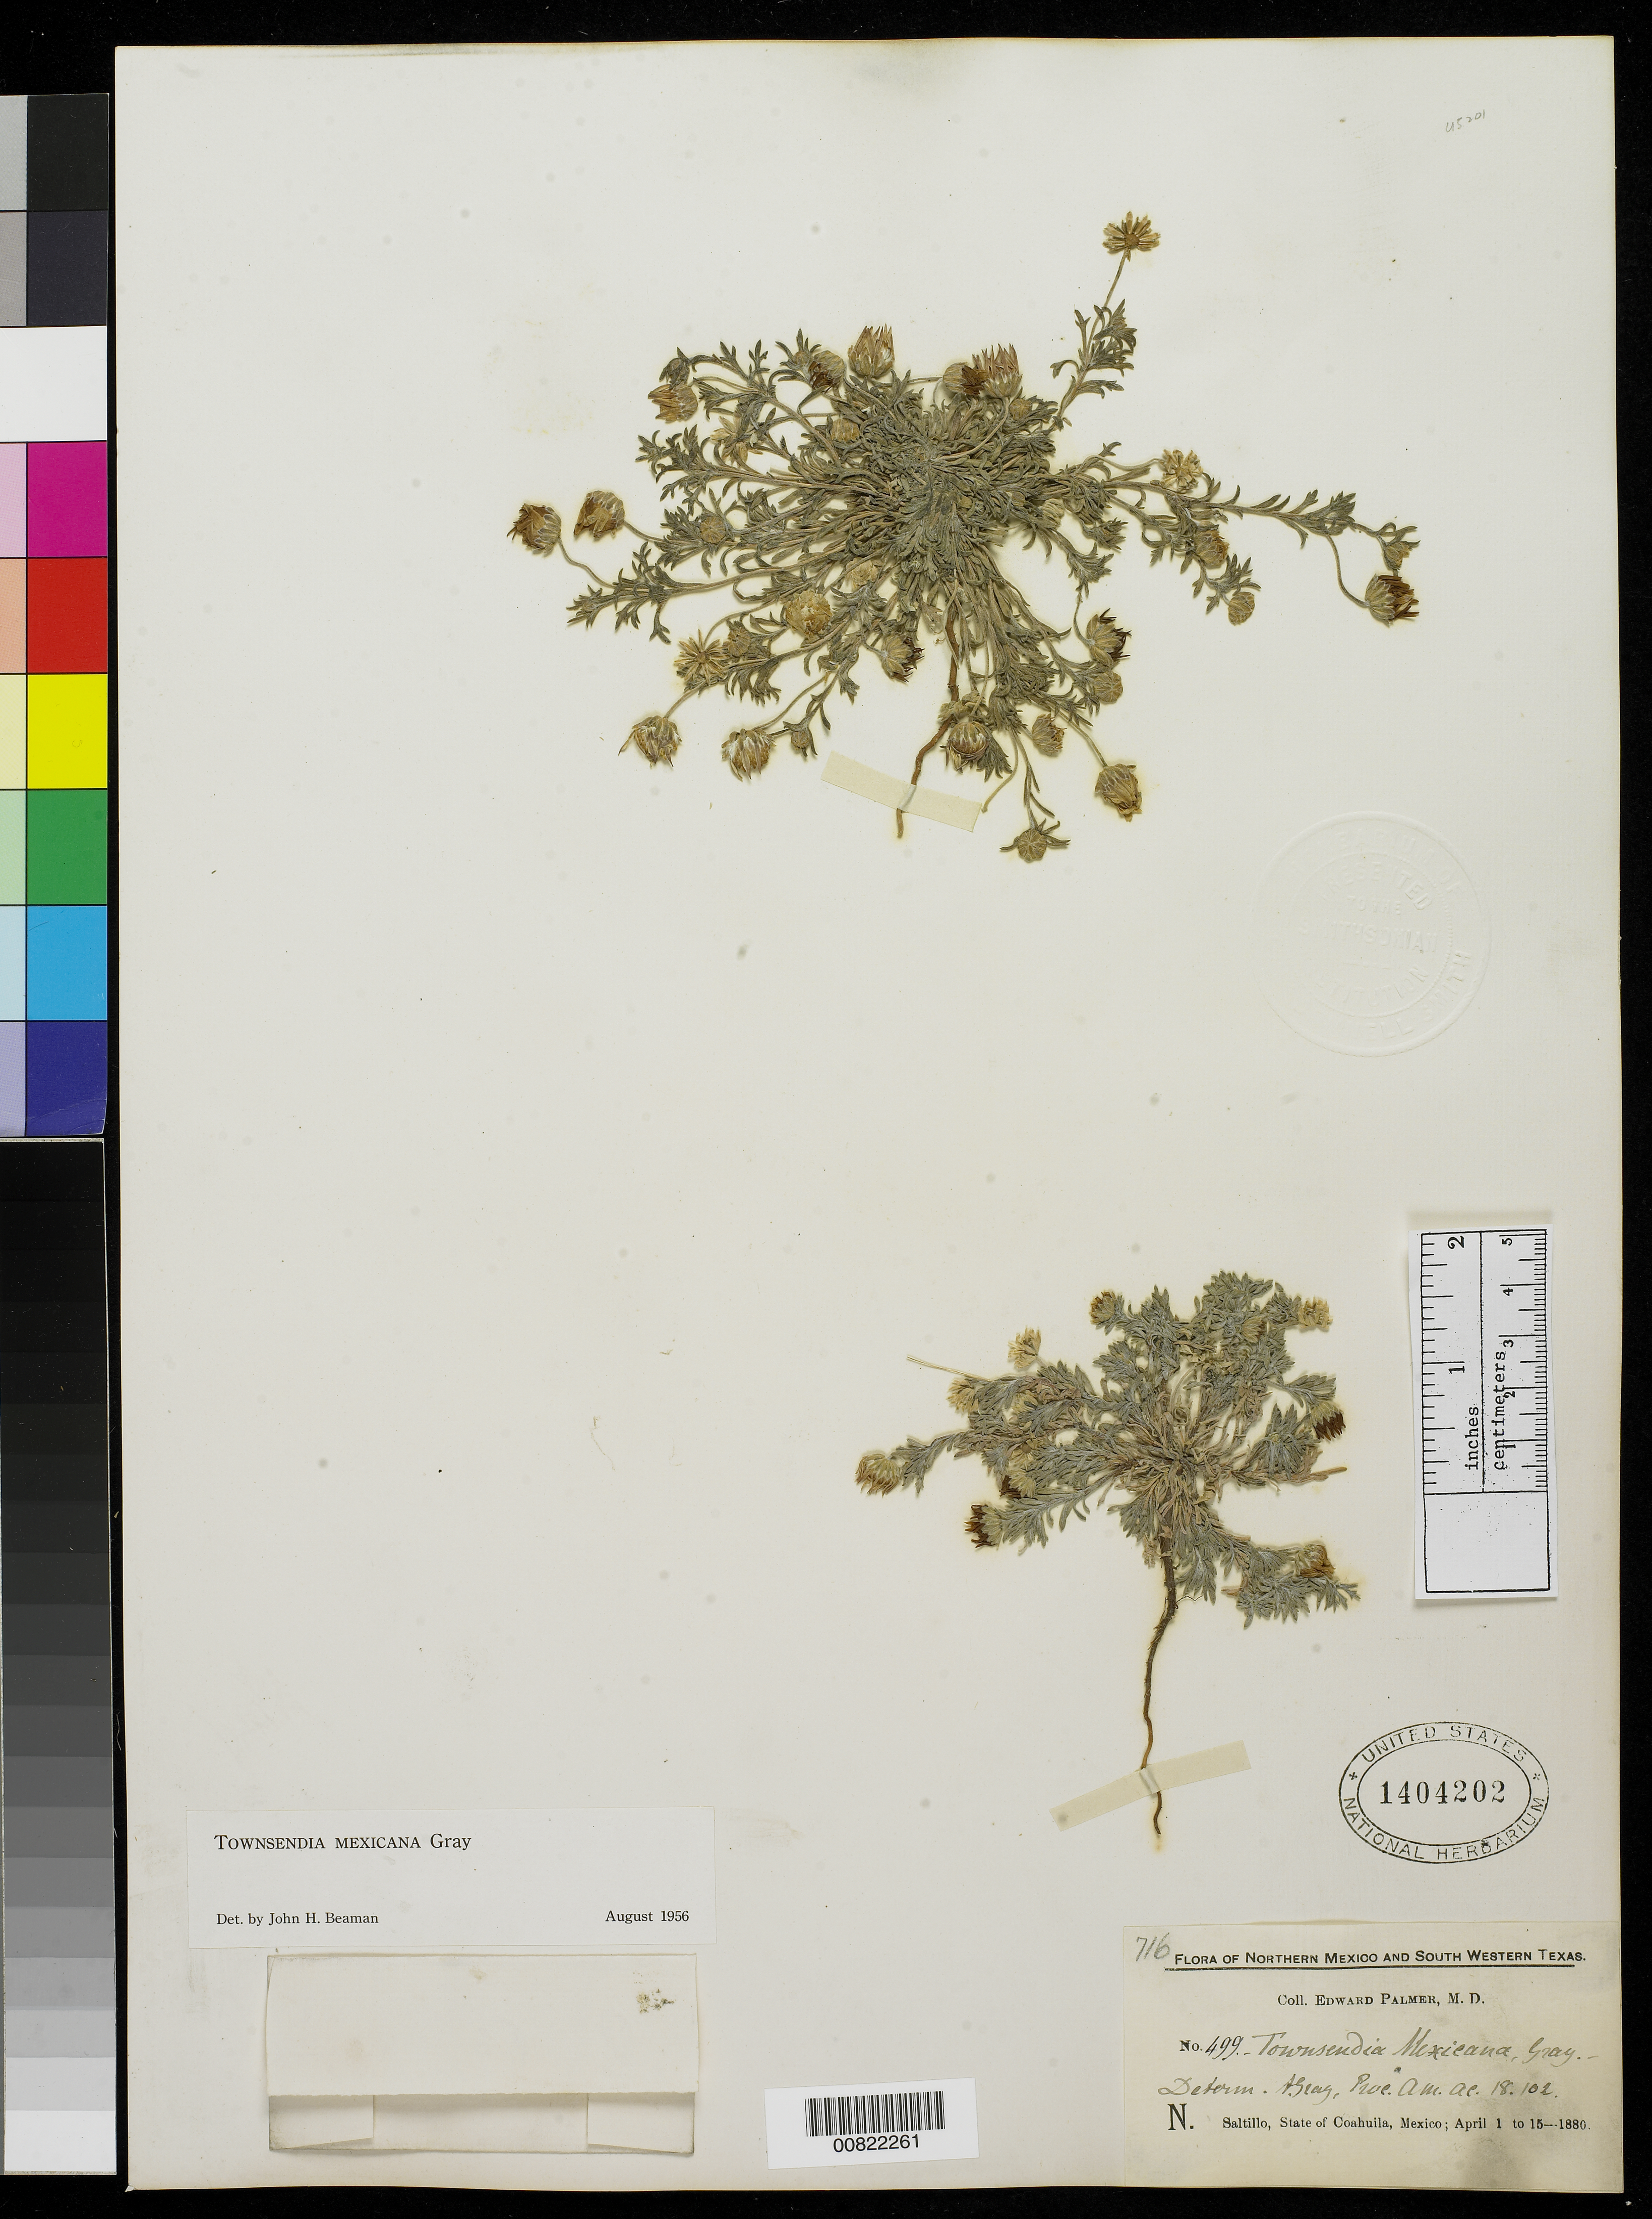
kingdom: Plantae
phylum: Tracheophyta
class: Magnoliopsida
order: Asterales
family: Asteraceae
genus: Townsendia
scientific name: Townsendia mexicana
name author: A. Gray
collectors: E. Palmer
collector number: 499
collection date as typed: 01 Apr 1880 to 15 Apr 1880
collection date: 1880-04-01/1880-04-15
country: Mexico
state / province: Coahuila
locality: Saltillo, State of Coahuila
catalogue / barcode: US 1404202